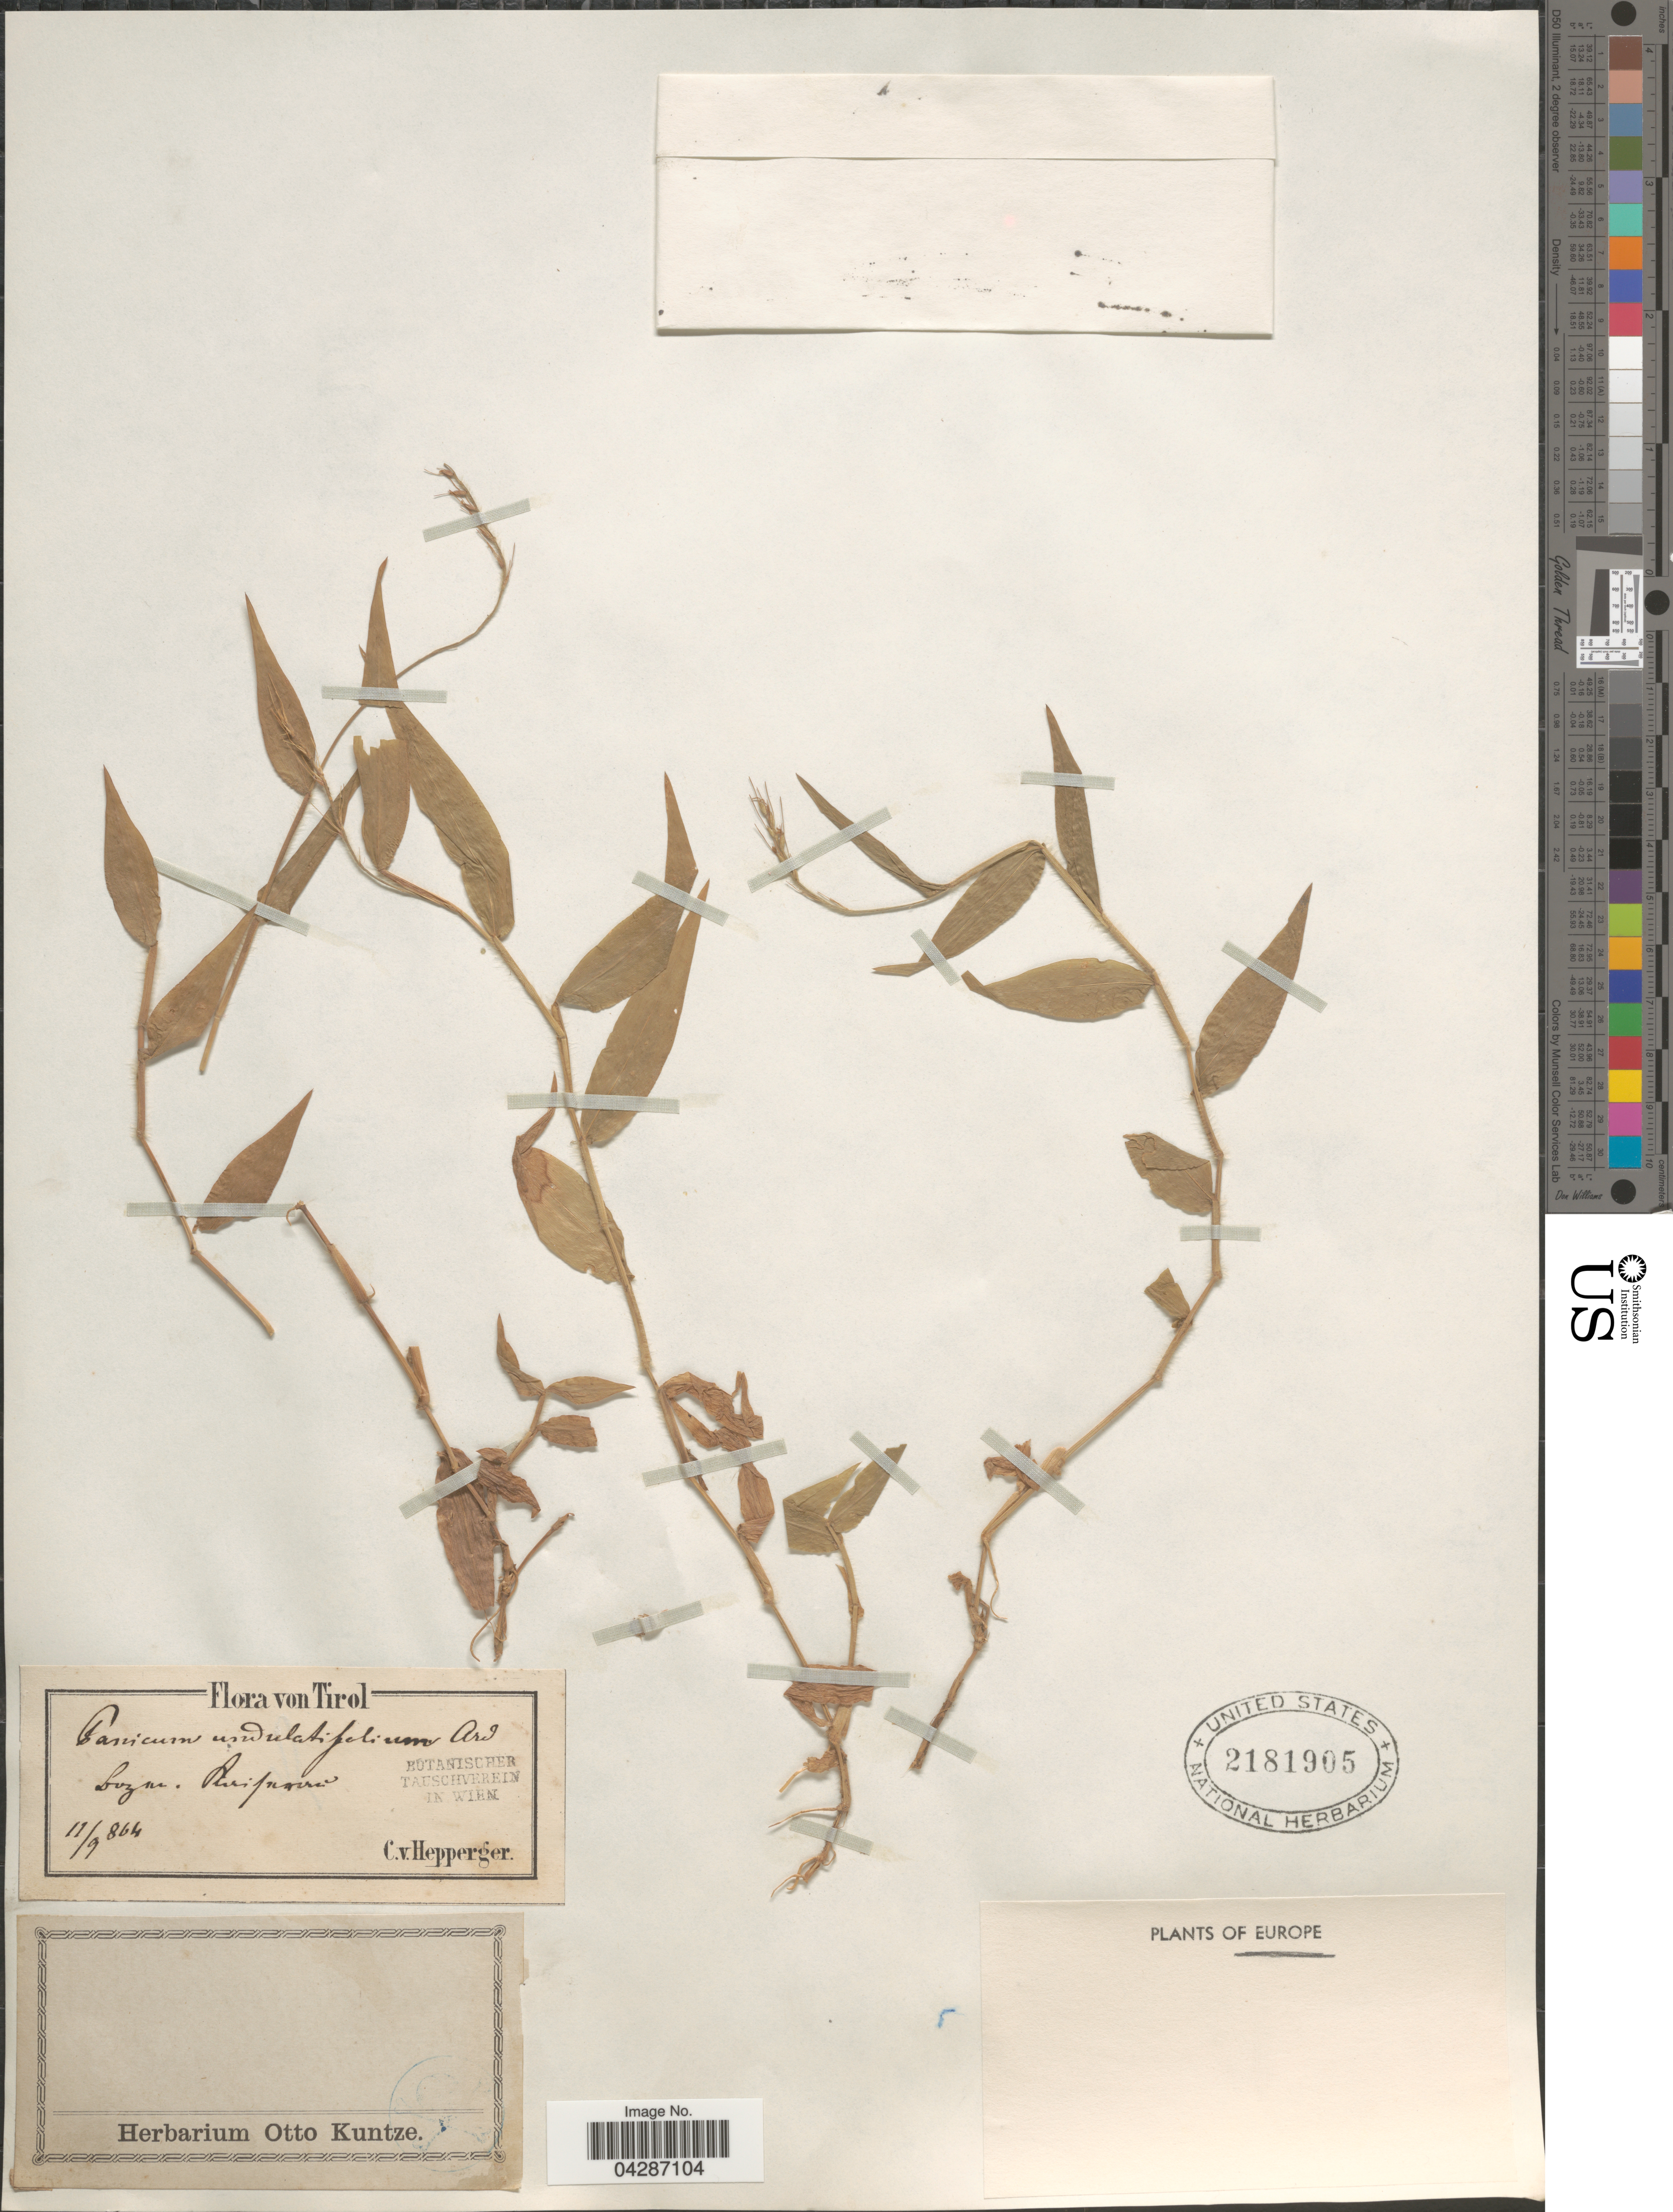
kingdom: Plantae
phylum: Tracheophyta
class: Liliopsida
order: Poales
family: Poaceae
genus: Oplismenus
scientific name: Oplismenus undulatifolius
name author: (Ard.) P. Beauv.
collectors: C. Hepperger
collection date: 1864-09-11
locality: Tirol. Bozan[interpreted]. [illegible text]. Europe.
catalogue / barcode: US 2181905